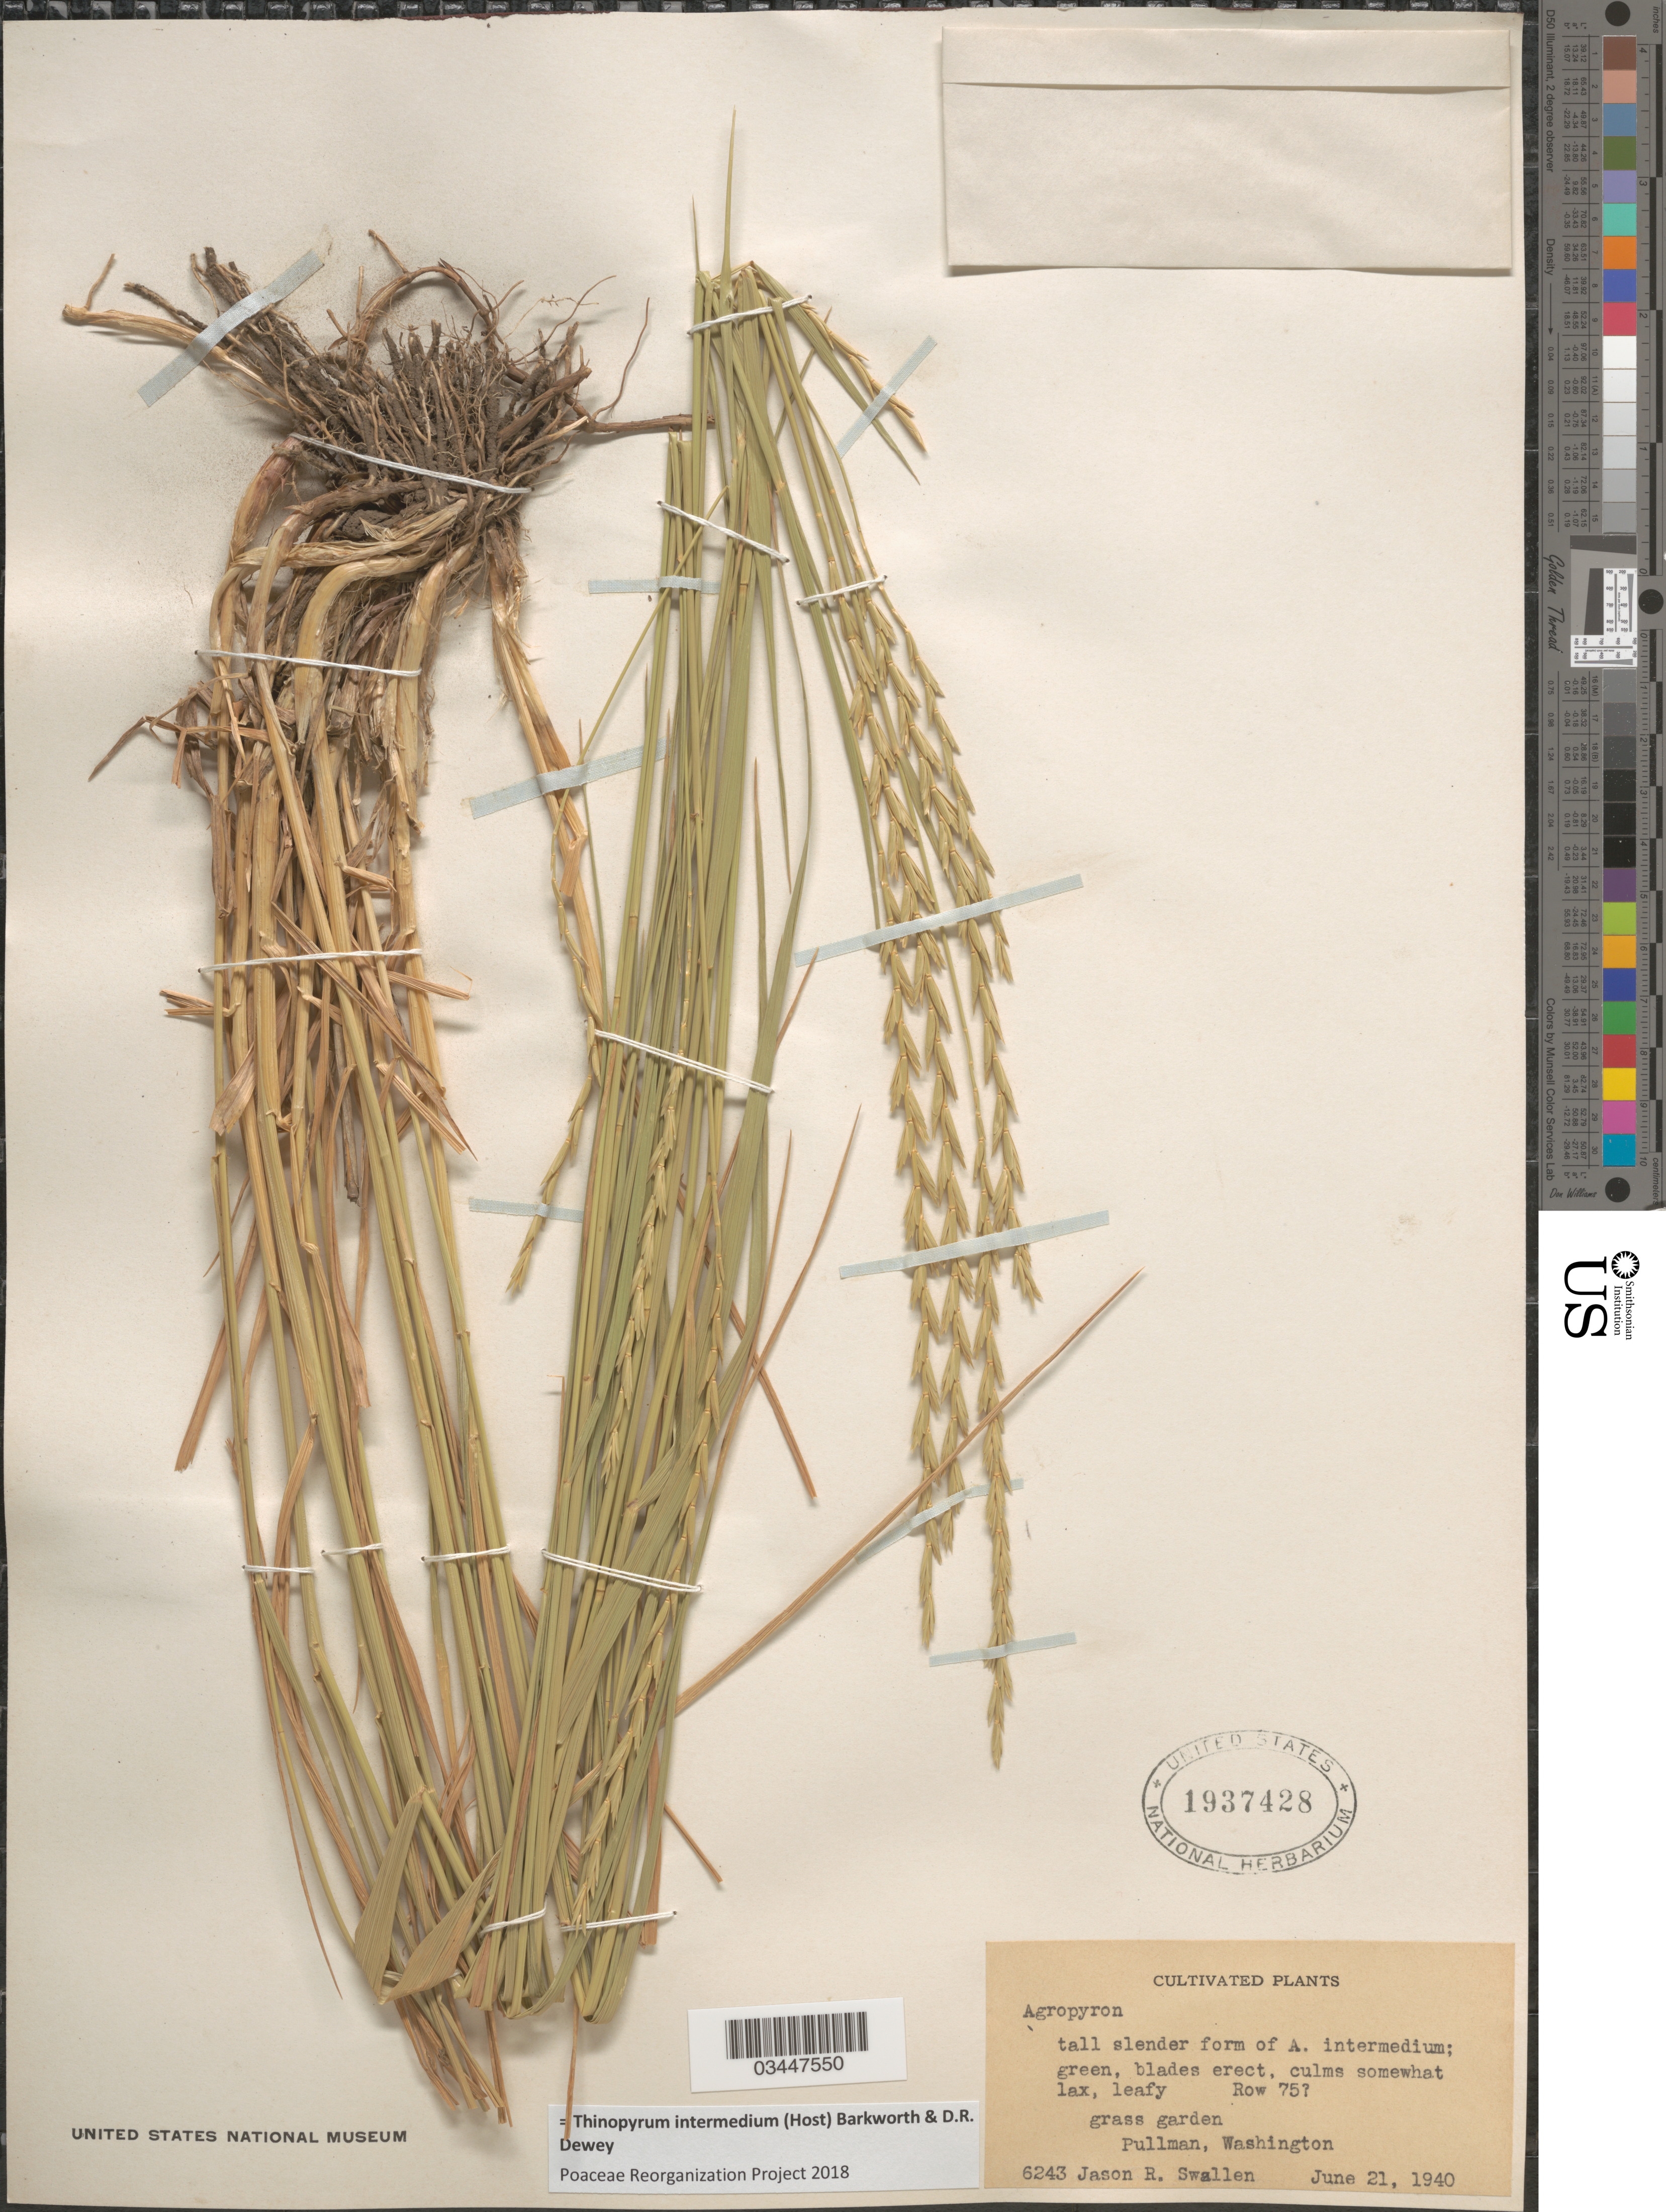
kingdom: Plantae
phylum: Tracheophyta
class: Liliopsida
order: Poales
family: Poaceae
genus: Thinopyrum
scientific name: Thinopyrum intermedium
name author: (Host) Barkworth & Dewey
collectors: J. R. Swallen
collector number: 6243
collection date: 1940-06-21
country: United States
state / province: Washington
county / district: Whitman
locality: Row 75. [unsure placement] Grass garden. Pullman.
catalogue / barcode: US 1937428